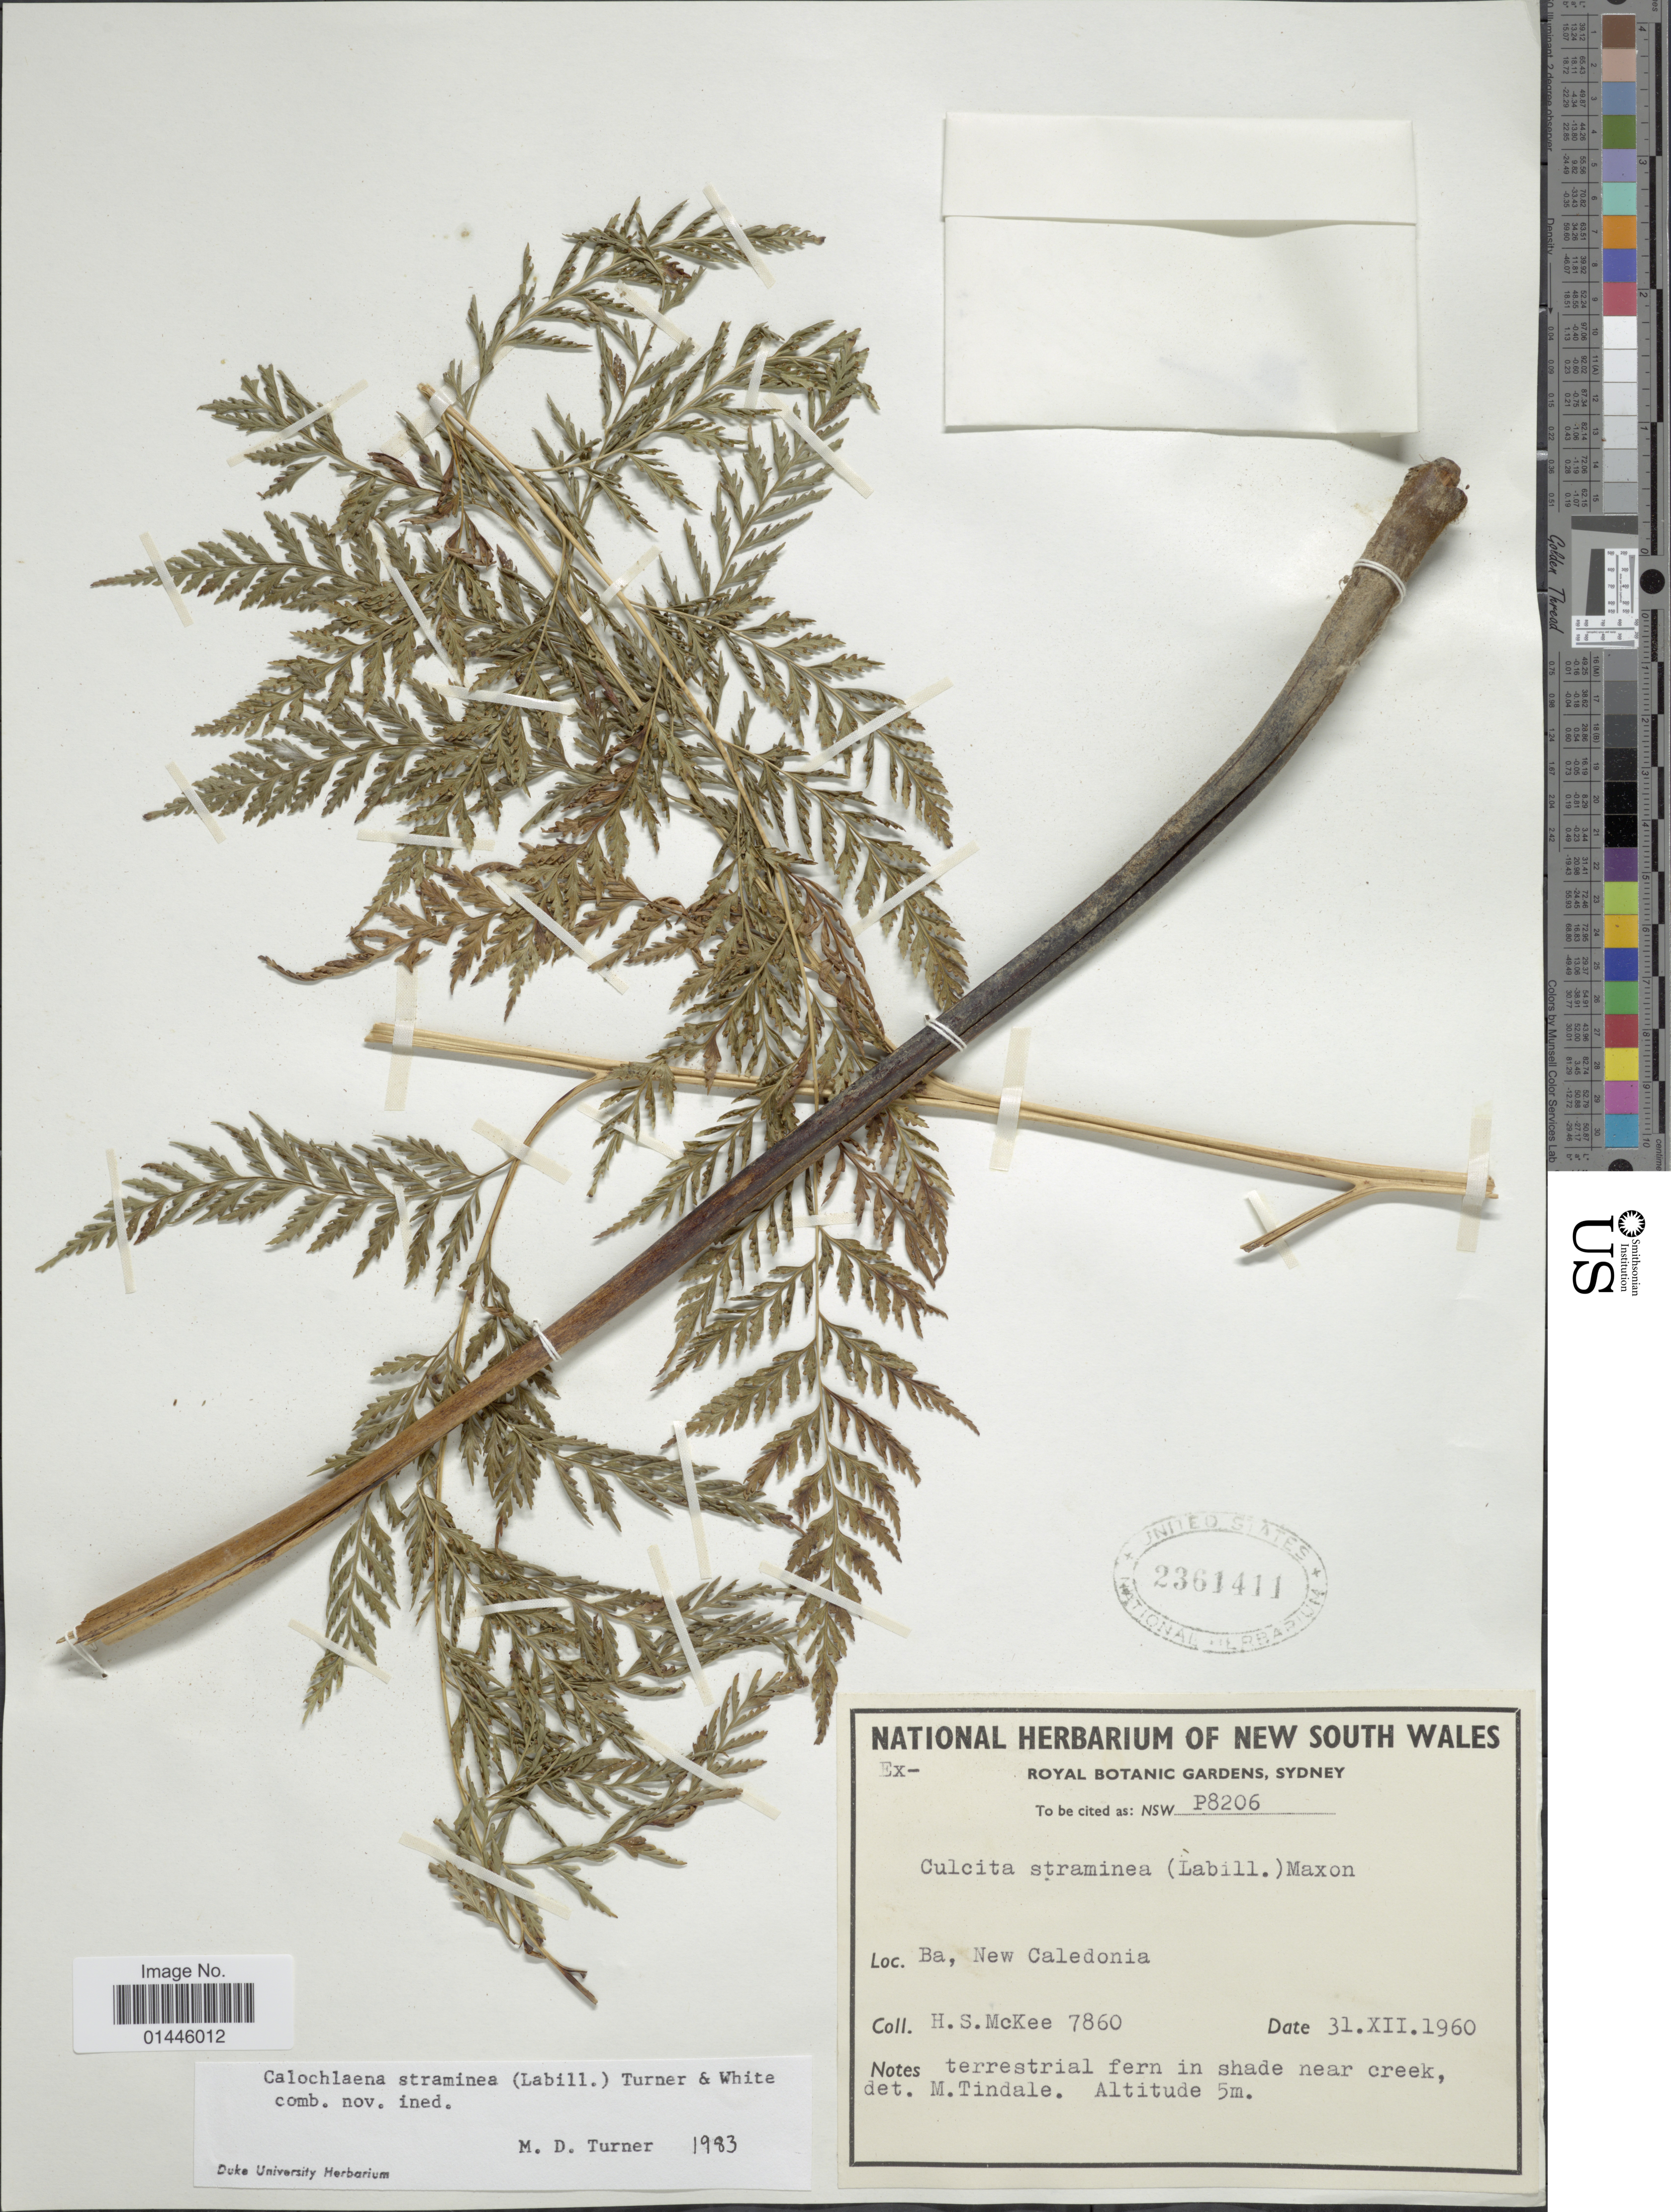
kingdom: Plantae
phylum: Tracheophyta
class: Polypodiopsida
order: Cyatheales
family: Dicksoniaceae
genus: Calochlaena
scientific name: Calochlaena straminea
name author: (Labill.) M.D. Turner & R.A. White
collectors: H. S. McKee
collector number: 7860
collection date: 1960-12-31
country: New Caledonia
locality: Ba, New Caledonia, near creek.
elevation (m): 5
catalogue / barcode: US 2361411